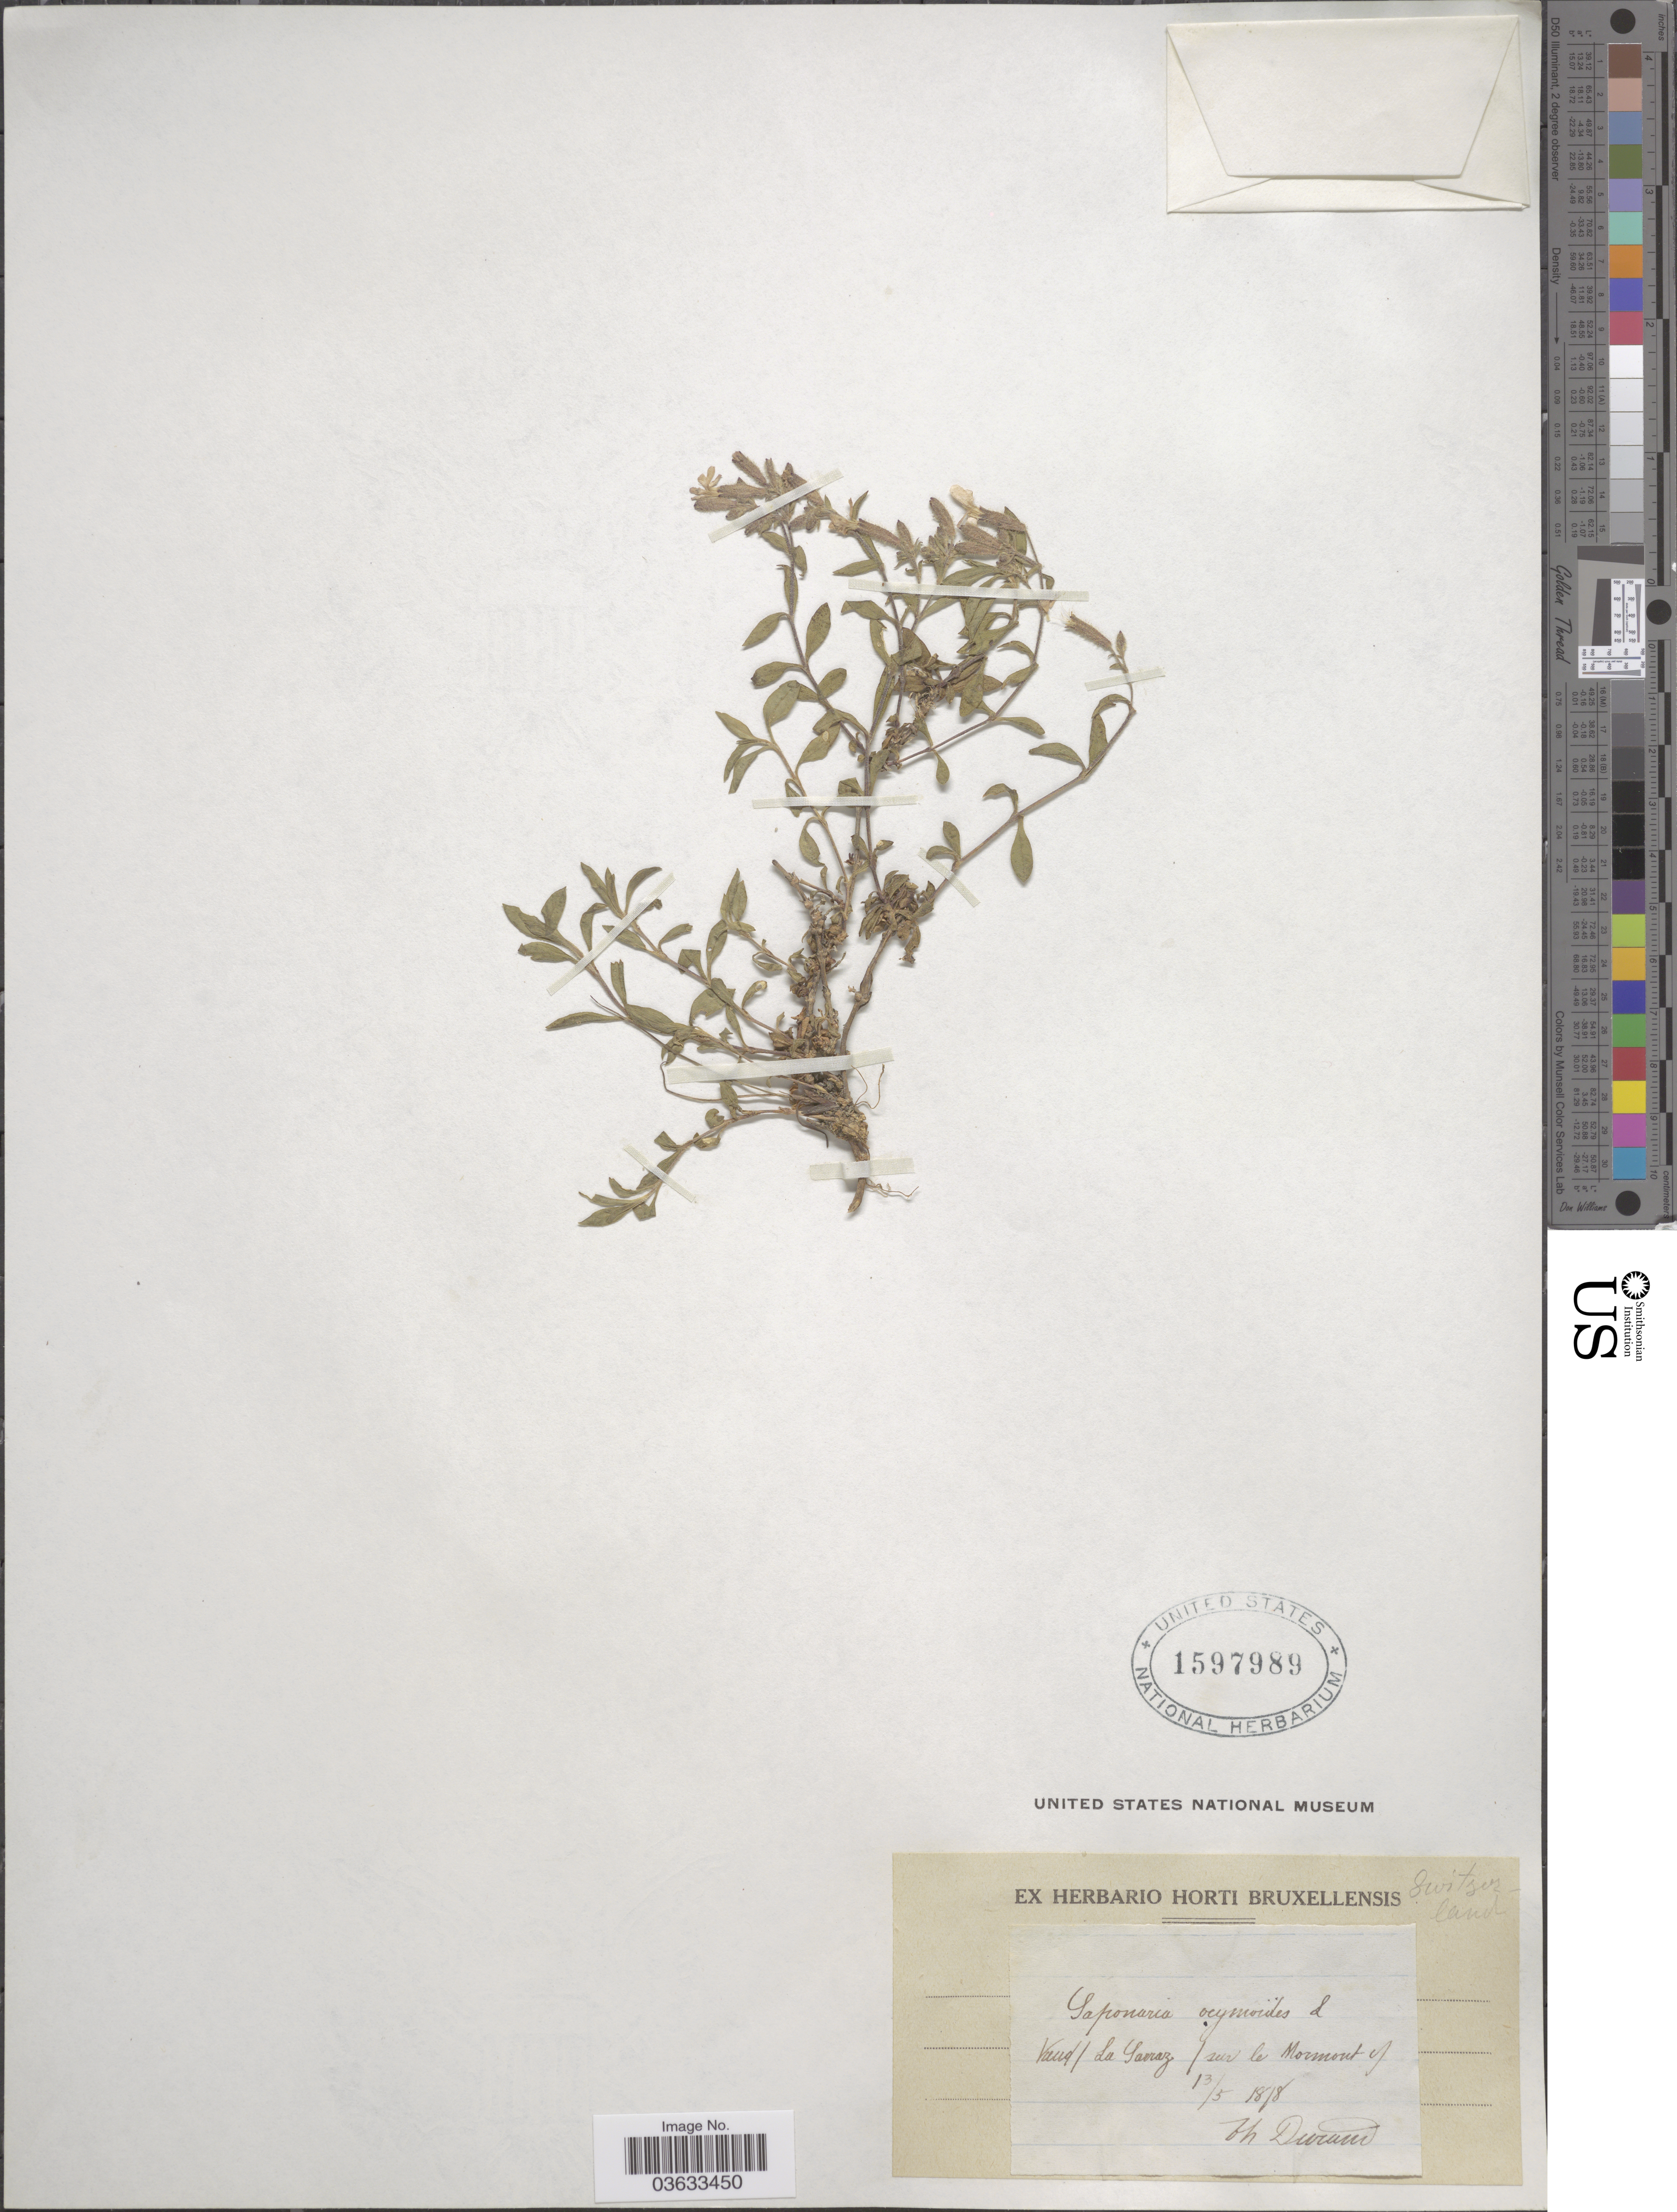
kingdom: Plantae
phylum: Tracheophyta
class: Magnoliopsida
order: Caryophyllales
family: Caryophyllaceae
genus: Saponaria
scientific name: Saponaria ocymoides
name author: L.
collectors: T. Durand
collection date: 1818-05-13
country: Switzerland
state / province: Vaud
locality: La Sarraz/sur le Mormont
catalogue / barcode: US 1597989